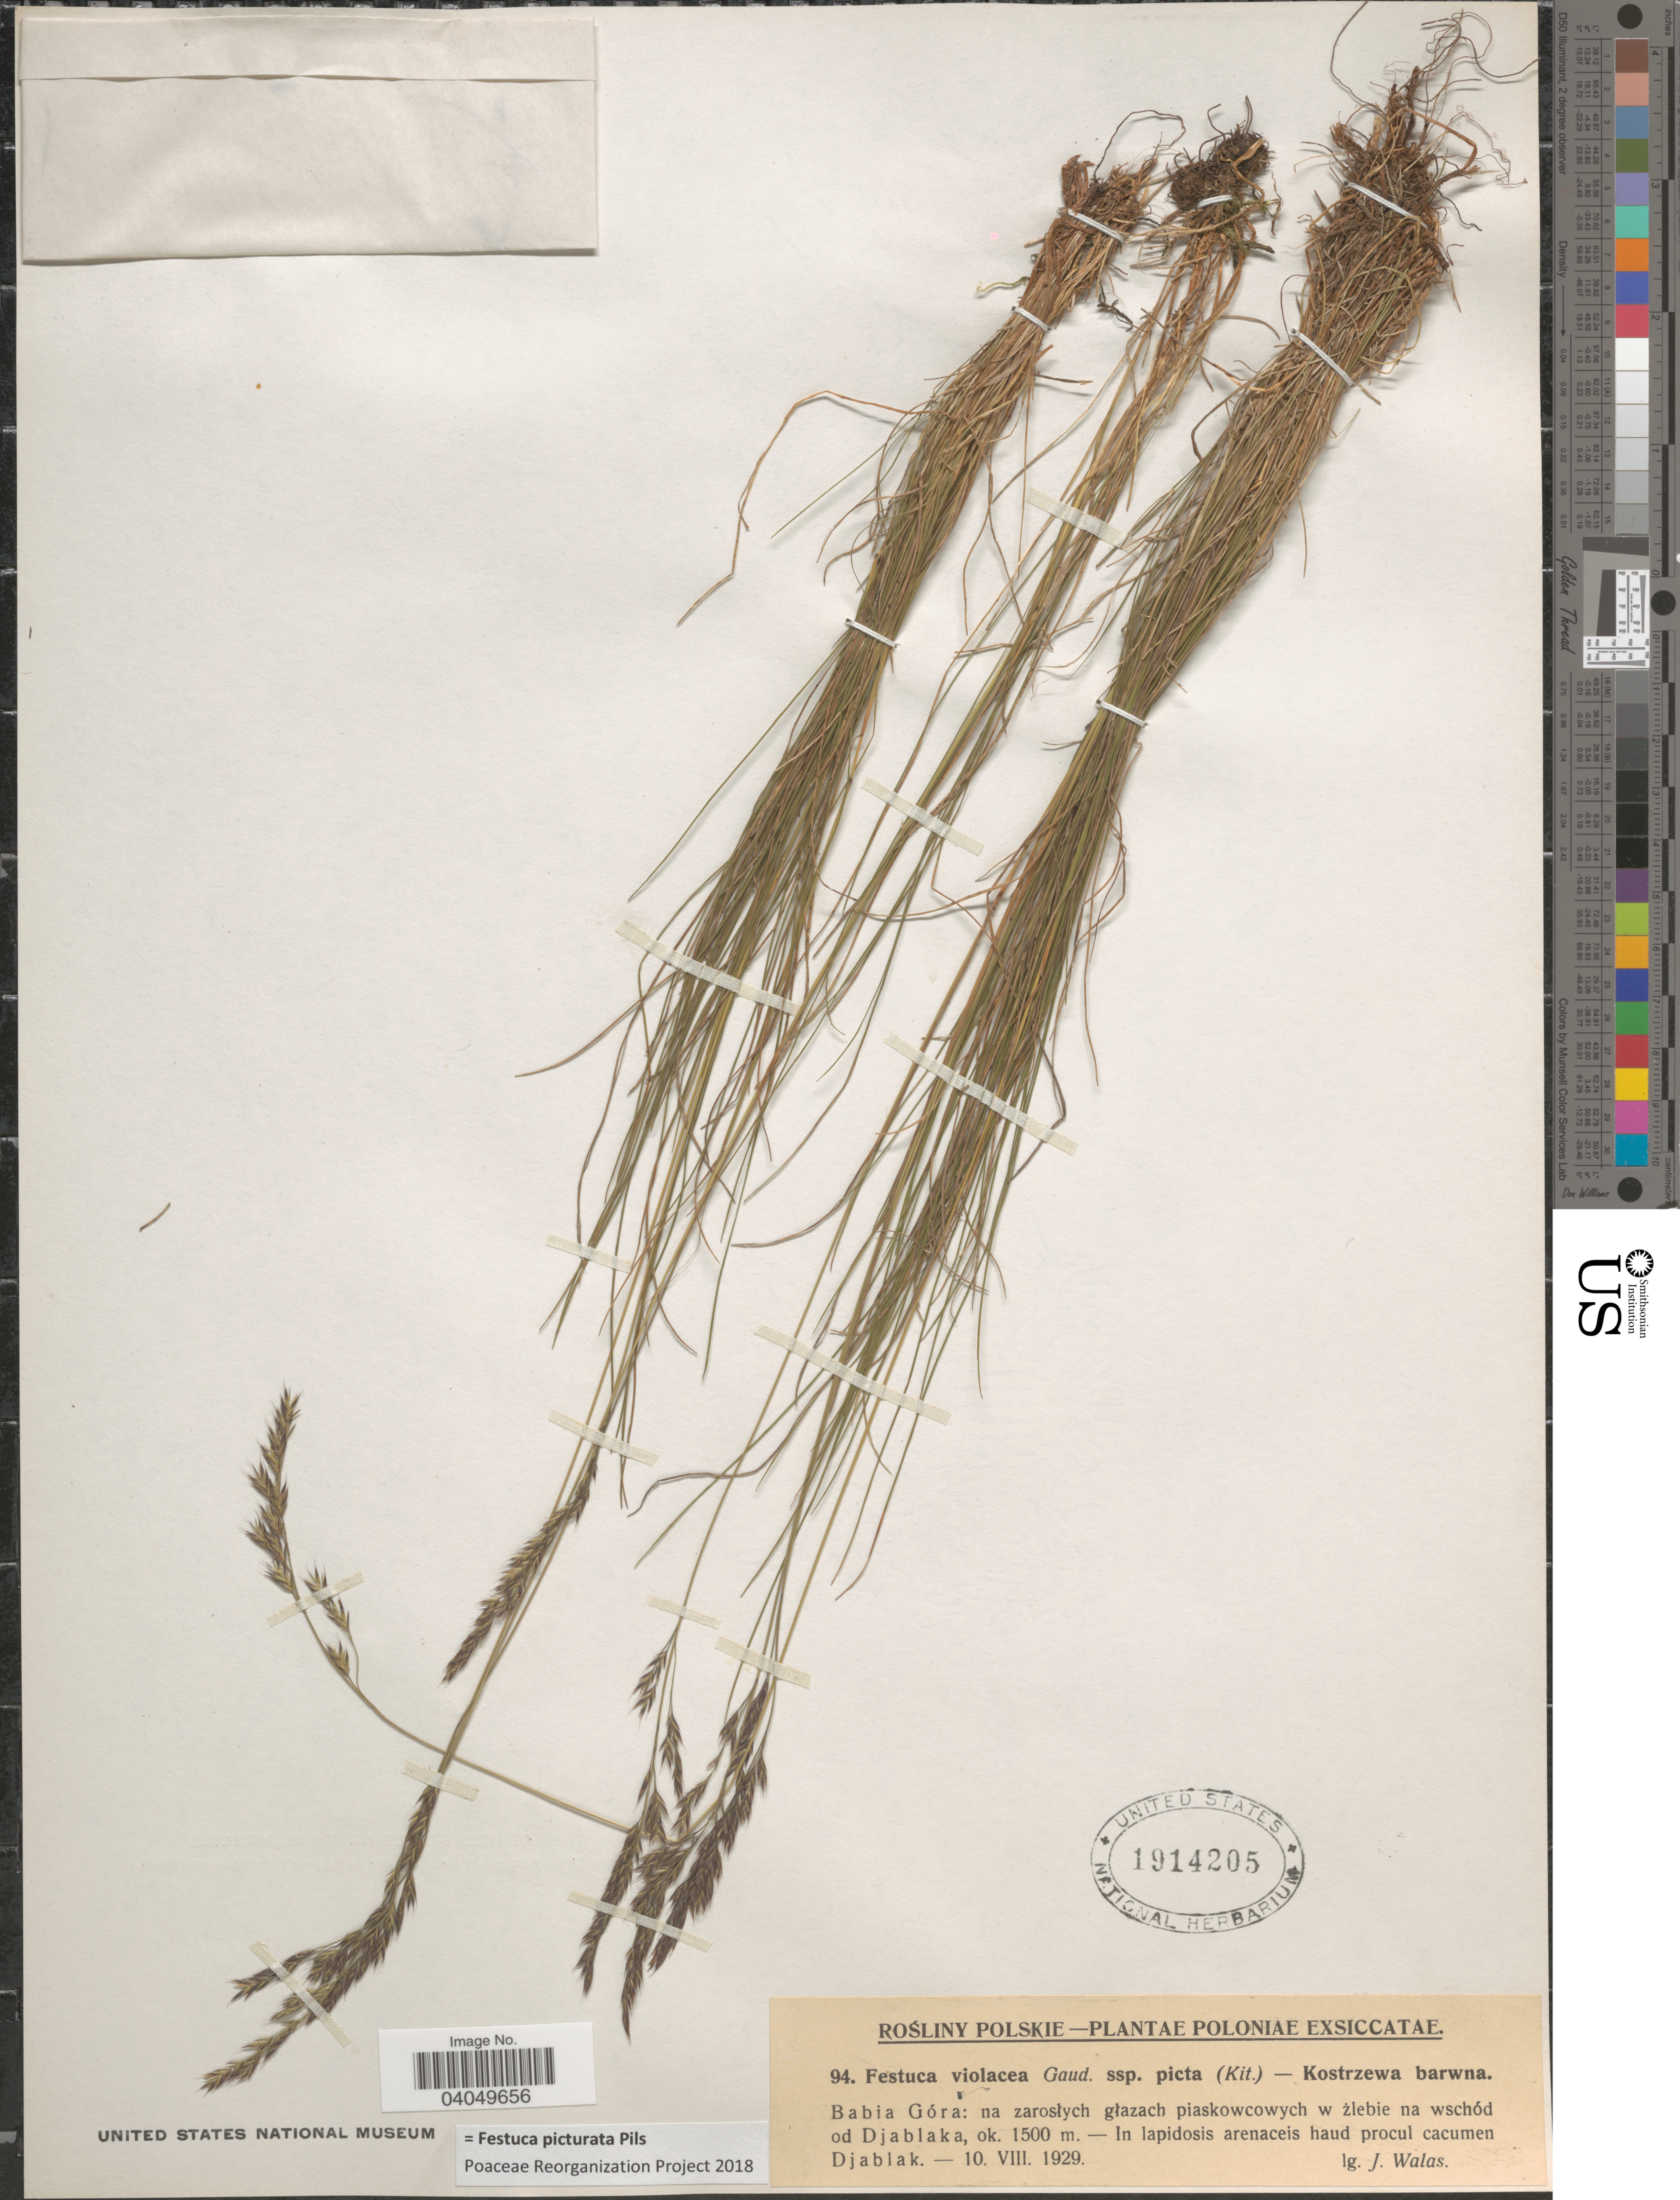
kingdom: Plantae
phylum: Tracheophyta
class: Liliopsida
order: Poales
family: Poaceae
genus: Festuca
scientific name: Festuca picturata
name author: G. Pils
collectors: J. Walas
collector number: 94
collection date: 1929-08-10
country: Poland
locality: Poloniae. Babia Góra: na zaroslych glazach piaskowcowych w zlebie na wshcód od Djablaka, ok. In lapidosis arenaceis haud procul cacumen Djablak.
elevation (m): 1500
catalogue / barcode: US 1914205